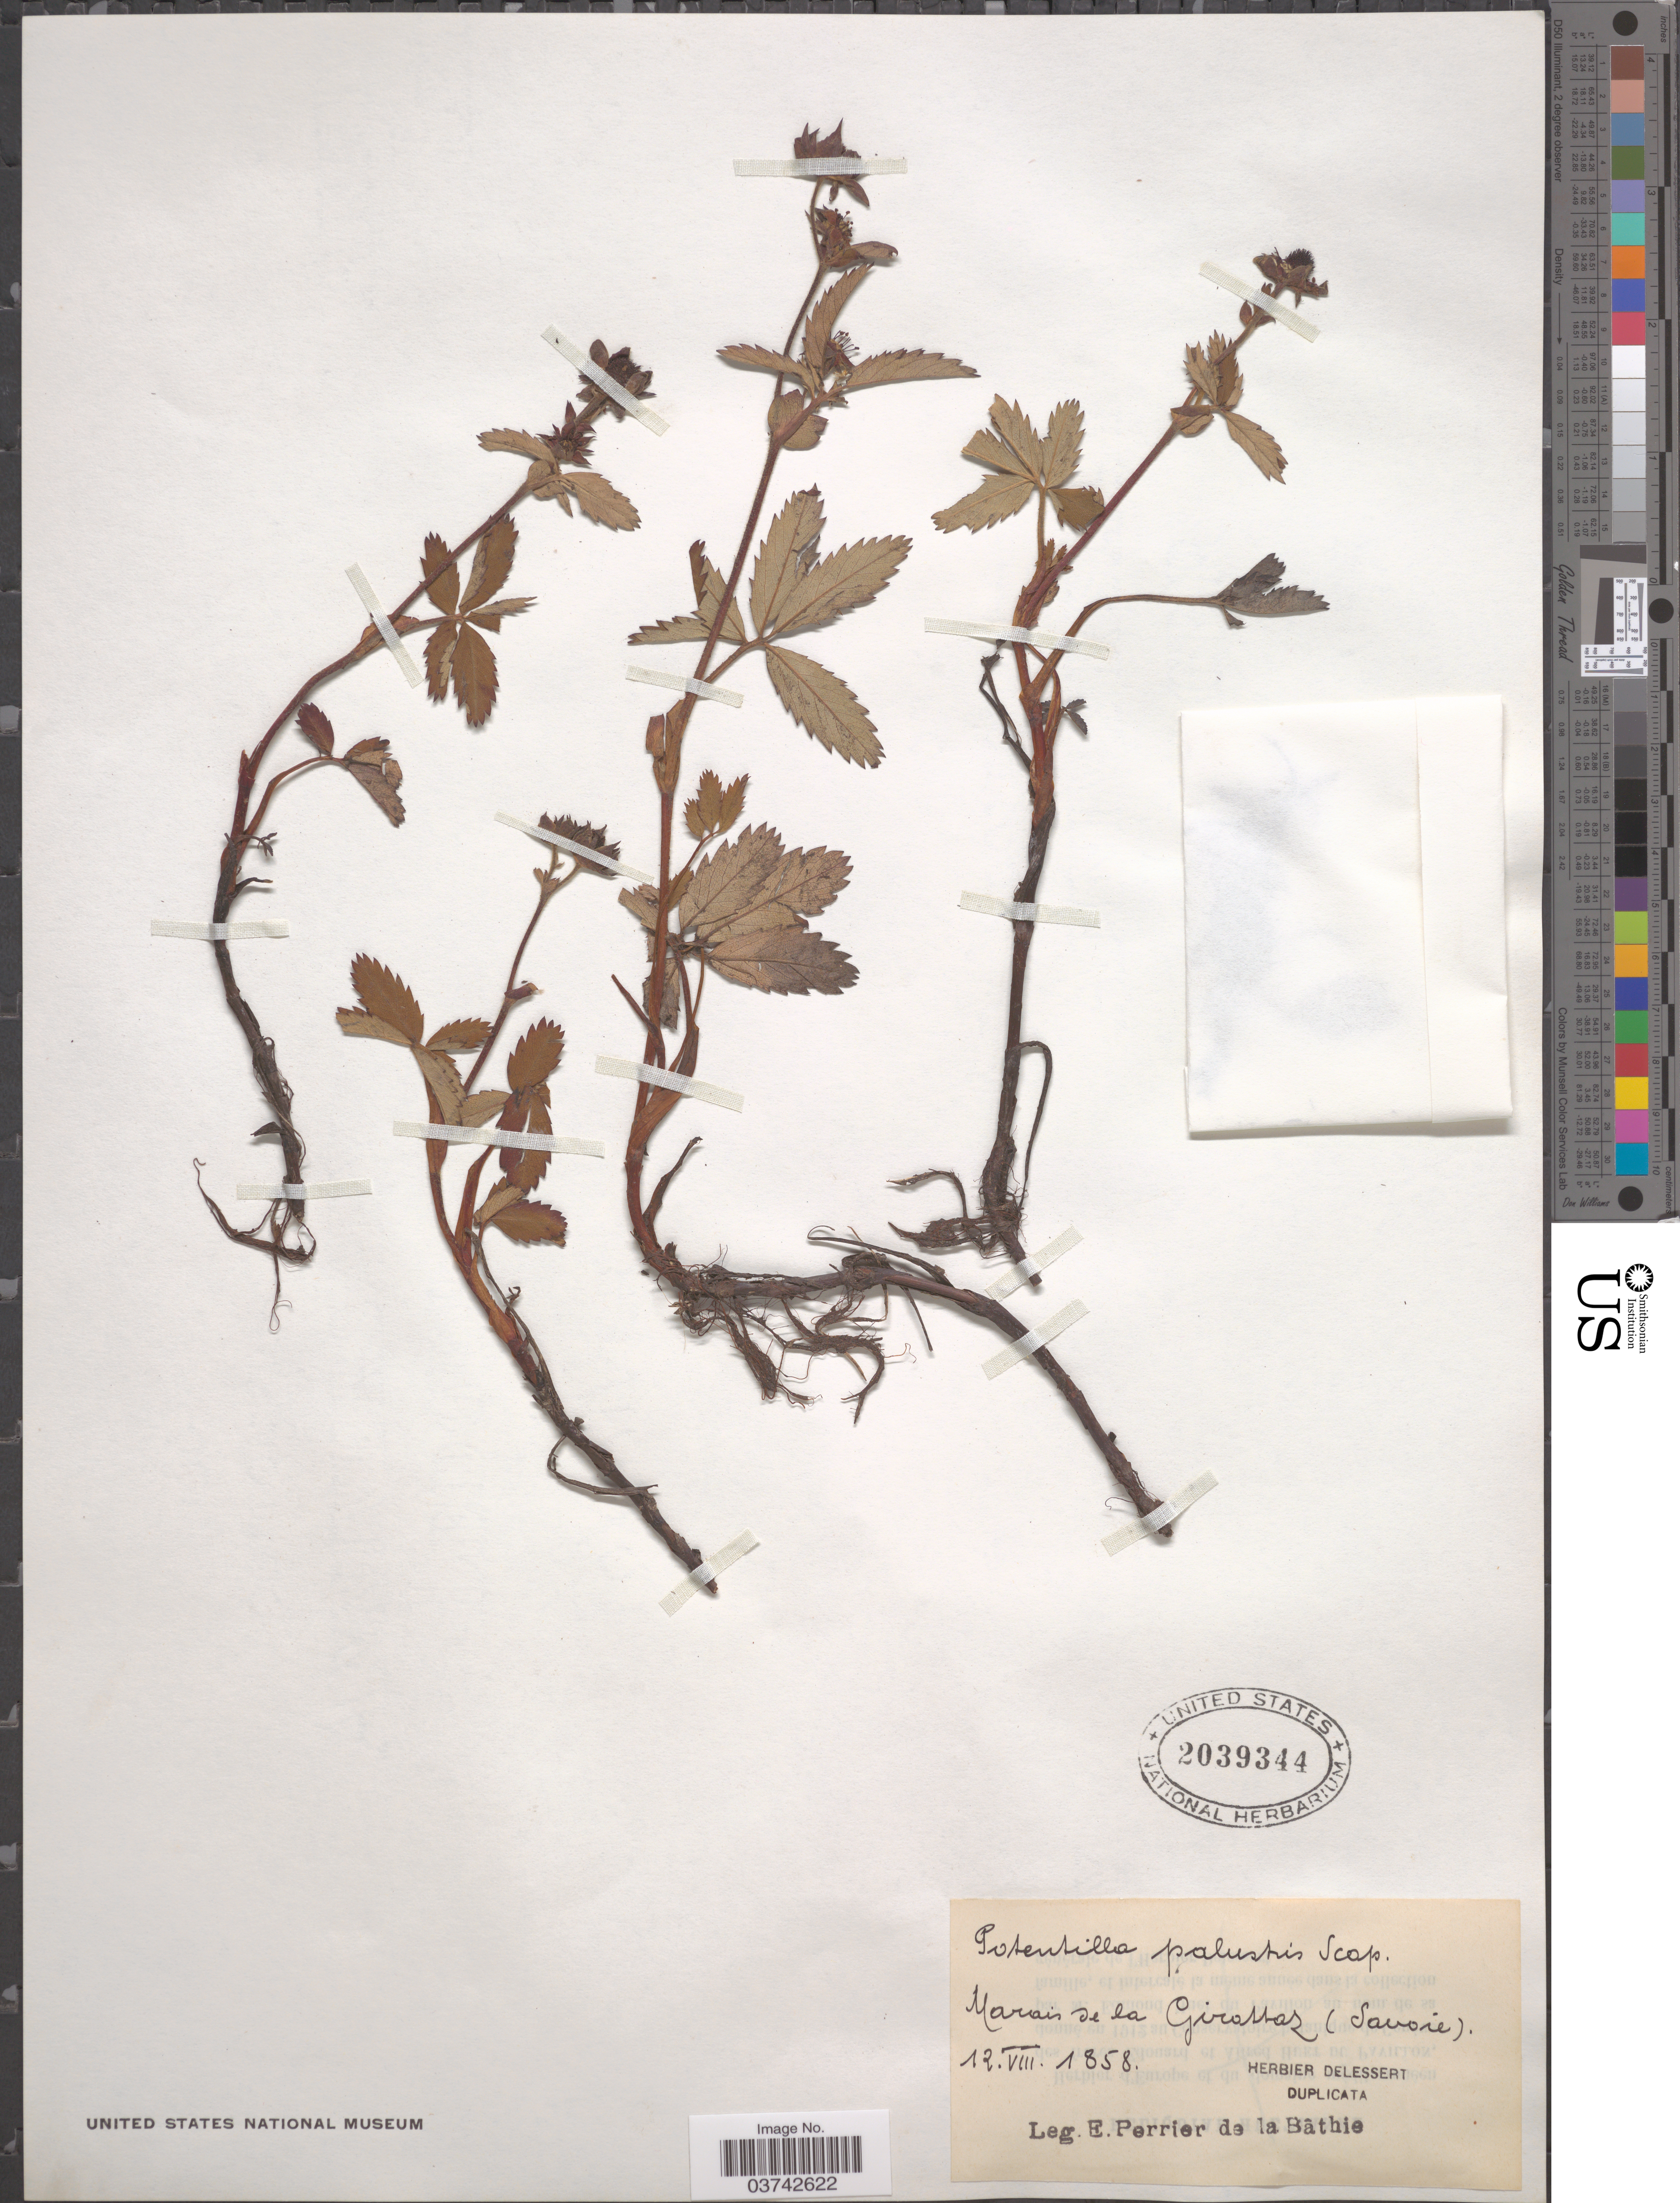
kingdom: Plantae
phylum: Tracheophyta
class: Magnoliopsida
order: Rosales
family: Rosaceae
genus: Comarum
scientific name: Comarum palustre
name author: L.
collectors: E. Perrier de la Bâthie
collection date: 1858-08-12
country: France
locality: Marais de la Girottas [interpreted] (Savoie).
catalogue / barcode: US 2039344